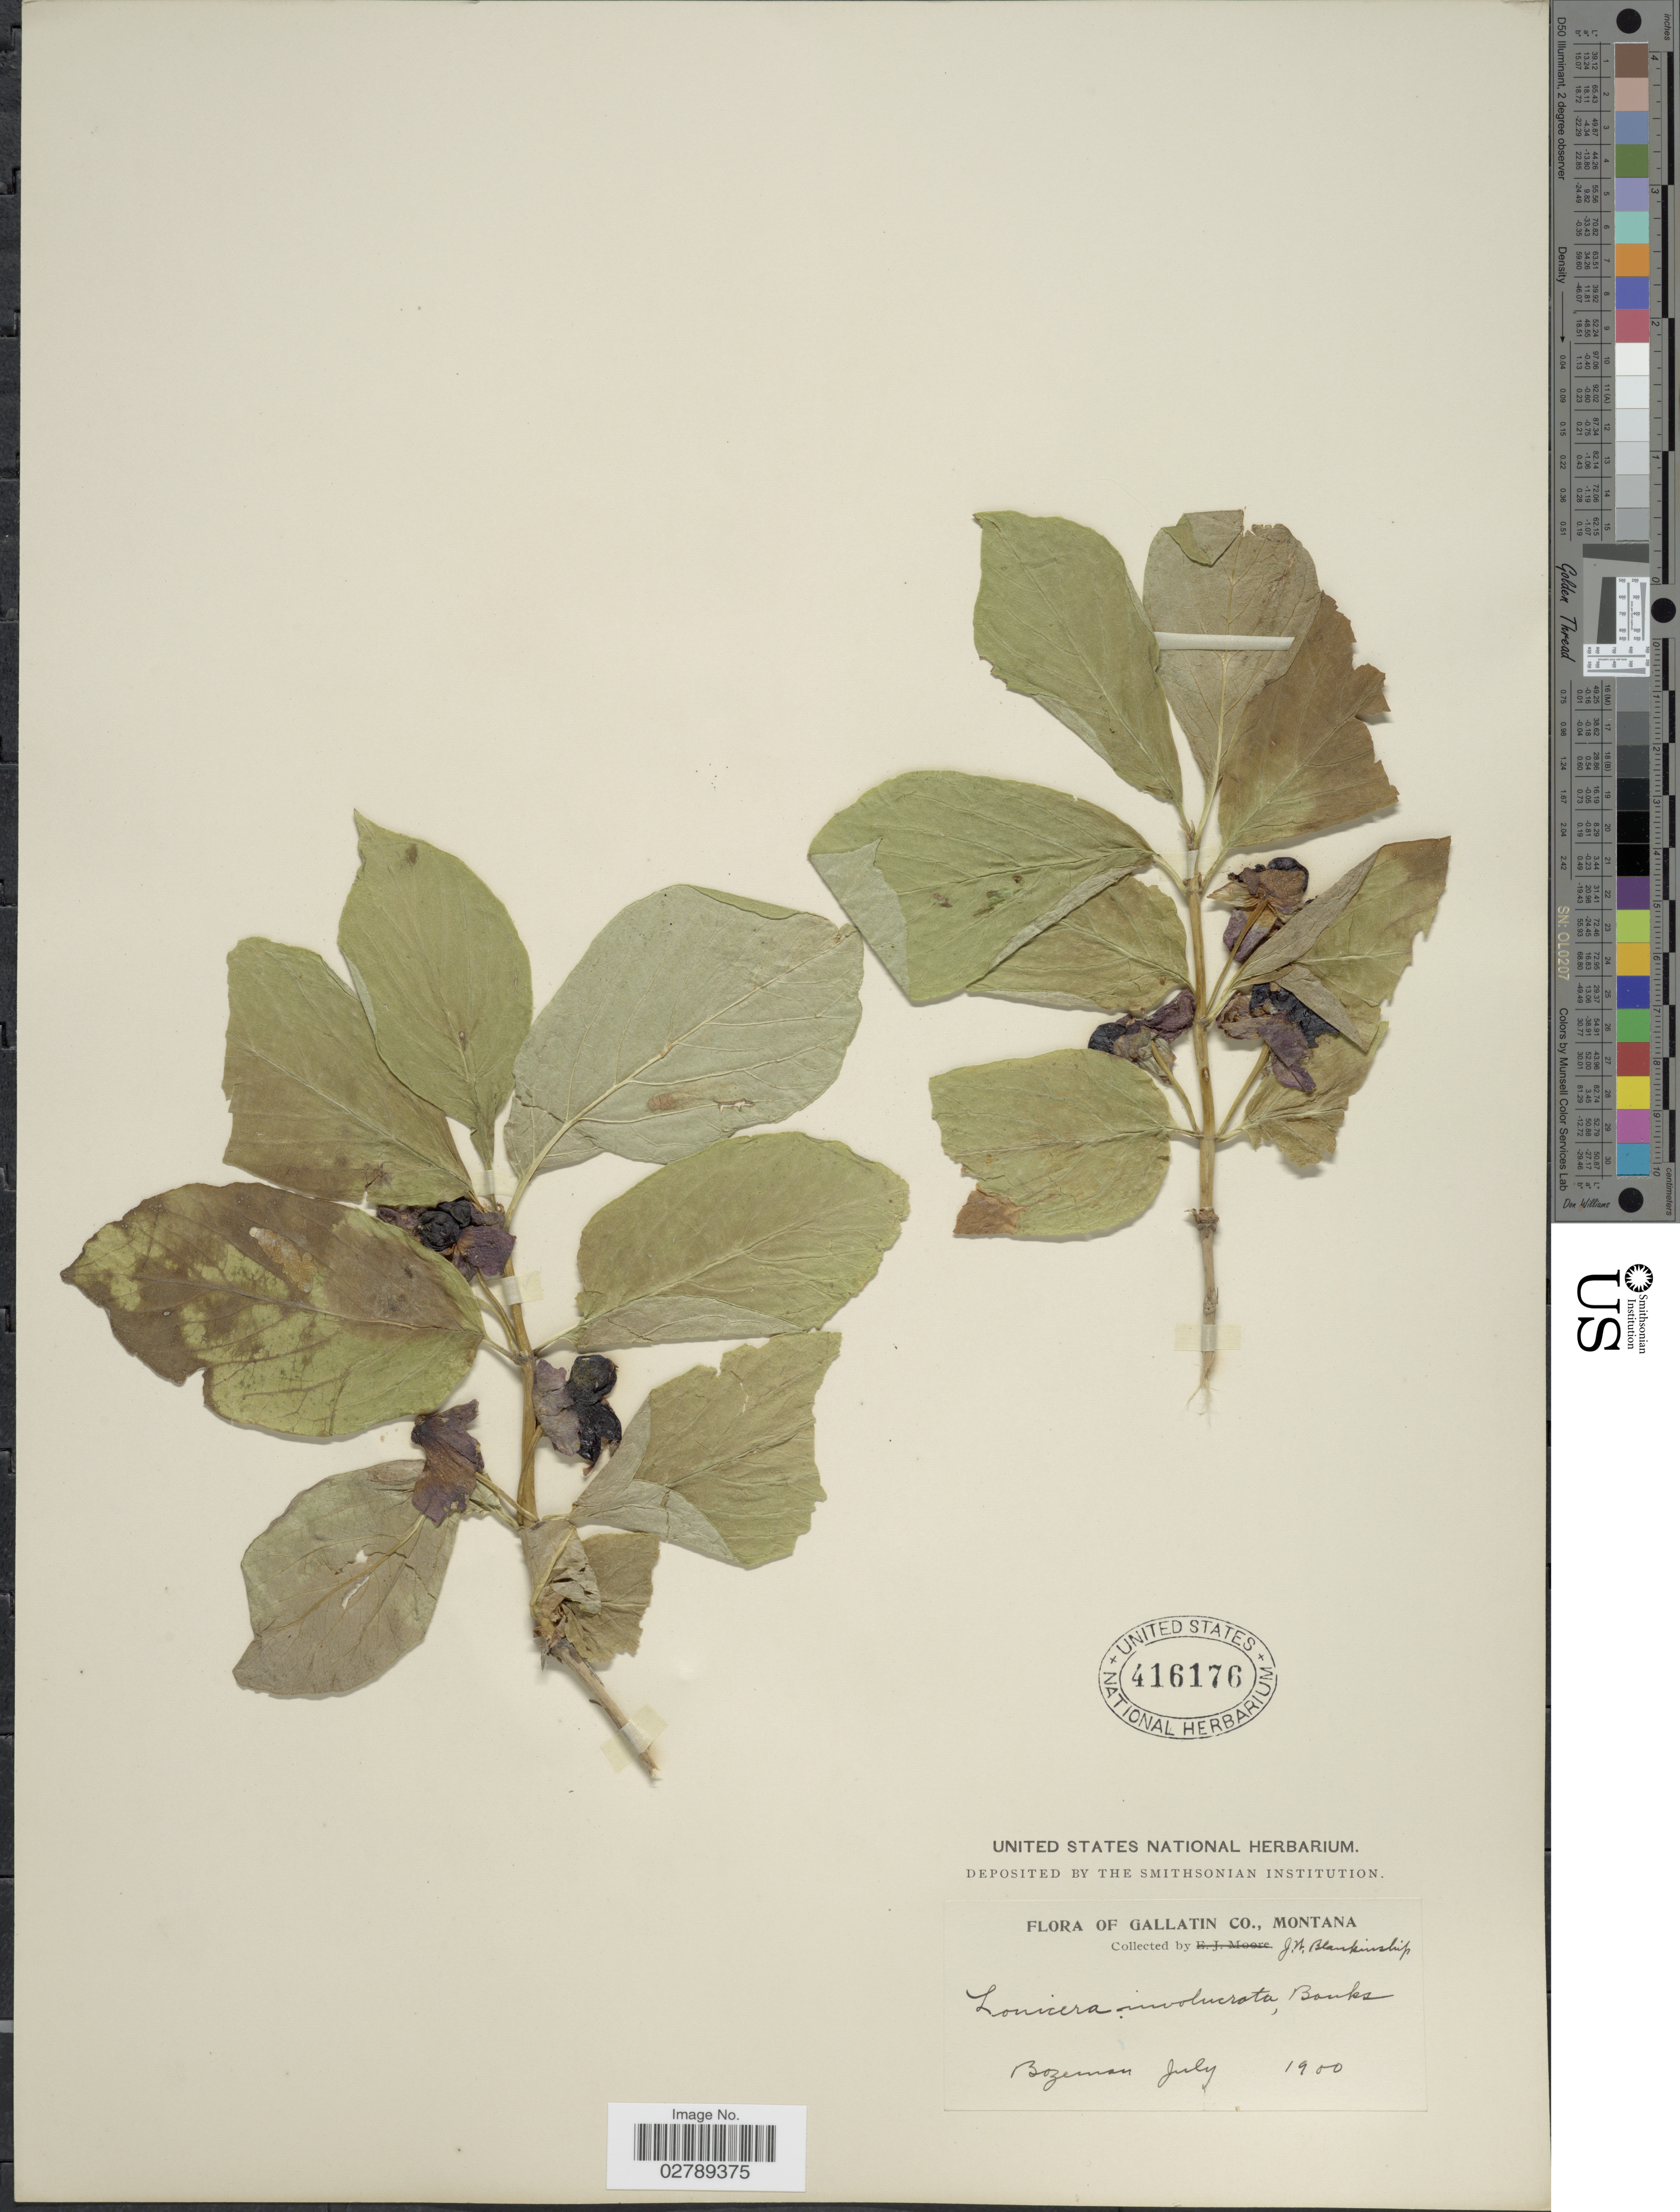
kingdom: Plantae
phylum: Tracheophyta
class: Magnoliopsida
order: Dipsacales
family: Caprifoliaceae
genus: Lonicera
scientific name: Lonicera involucrata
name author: (Richardson) Banks ex Spreng.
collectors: J. W. Blankinship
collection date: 1900-07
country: United States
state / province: Montana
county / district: Gallatin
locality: Bozeman.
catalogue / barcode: US 416176